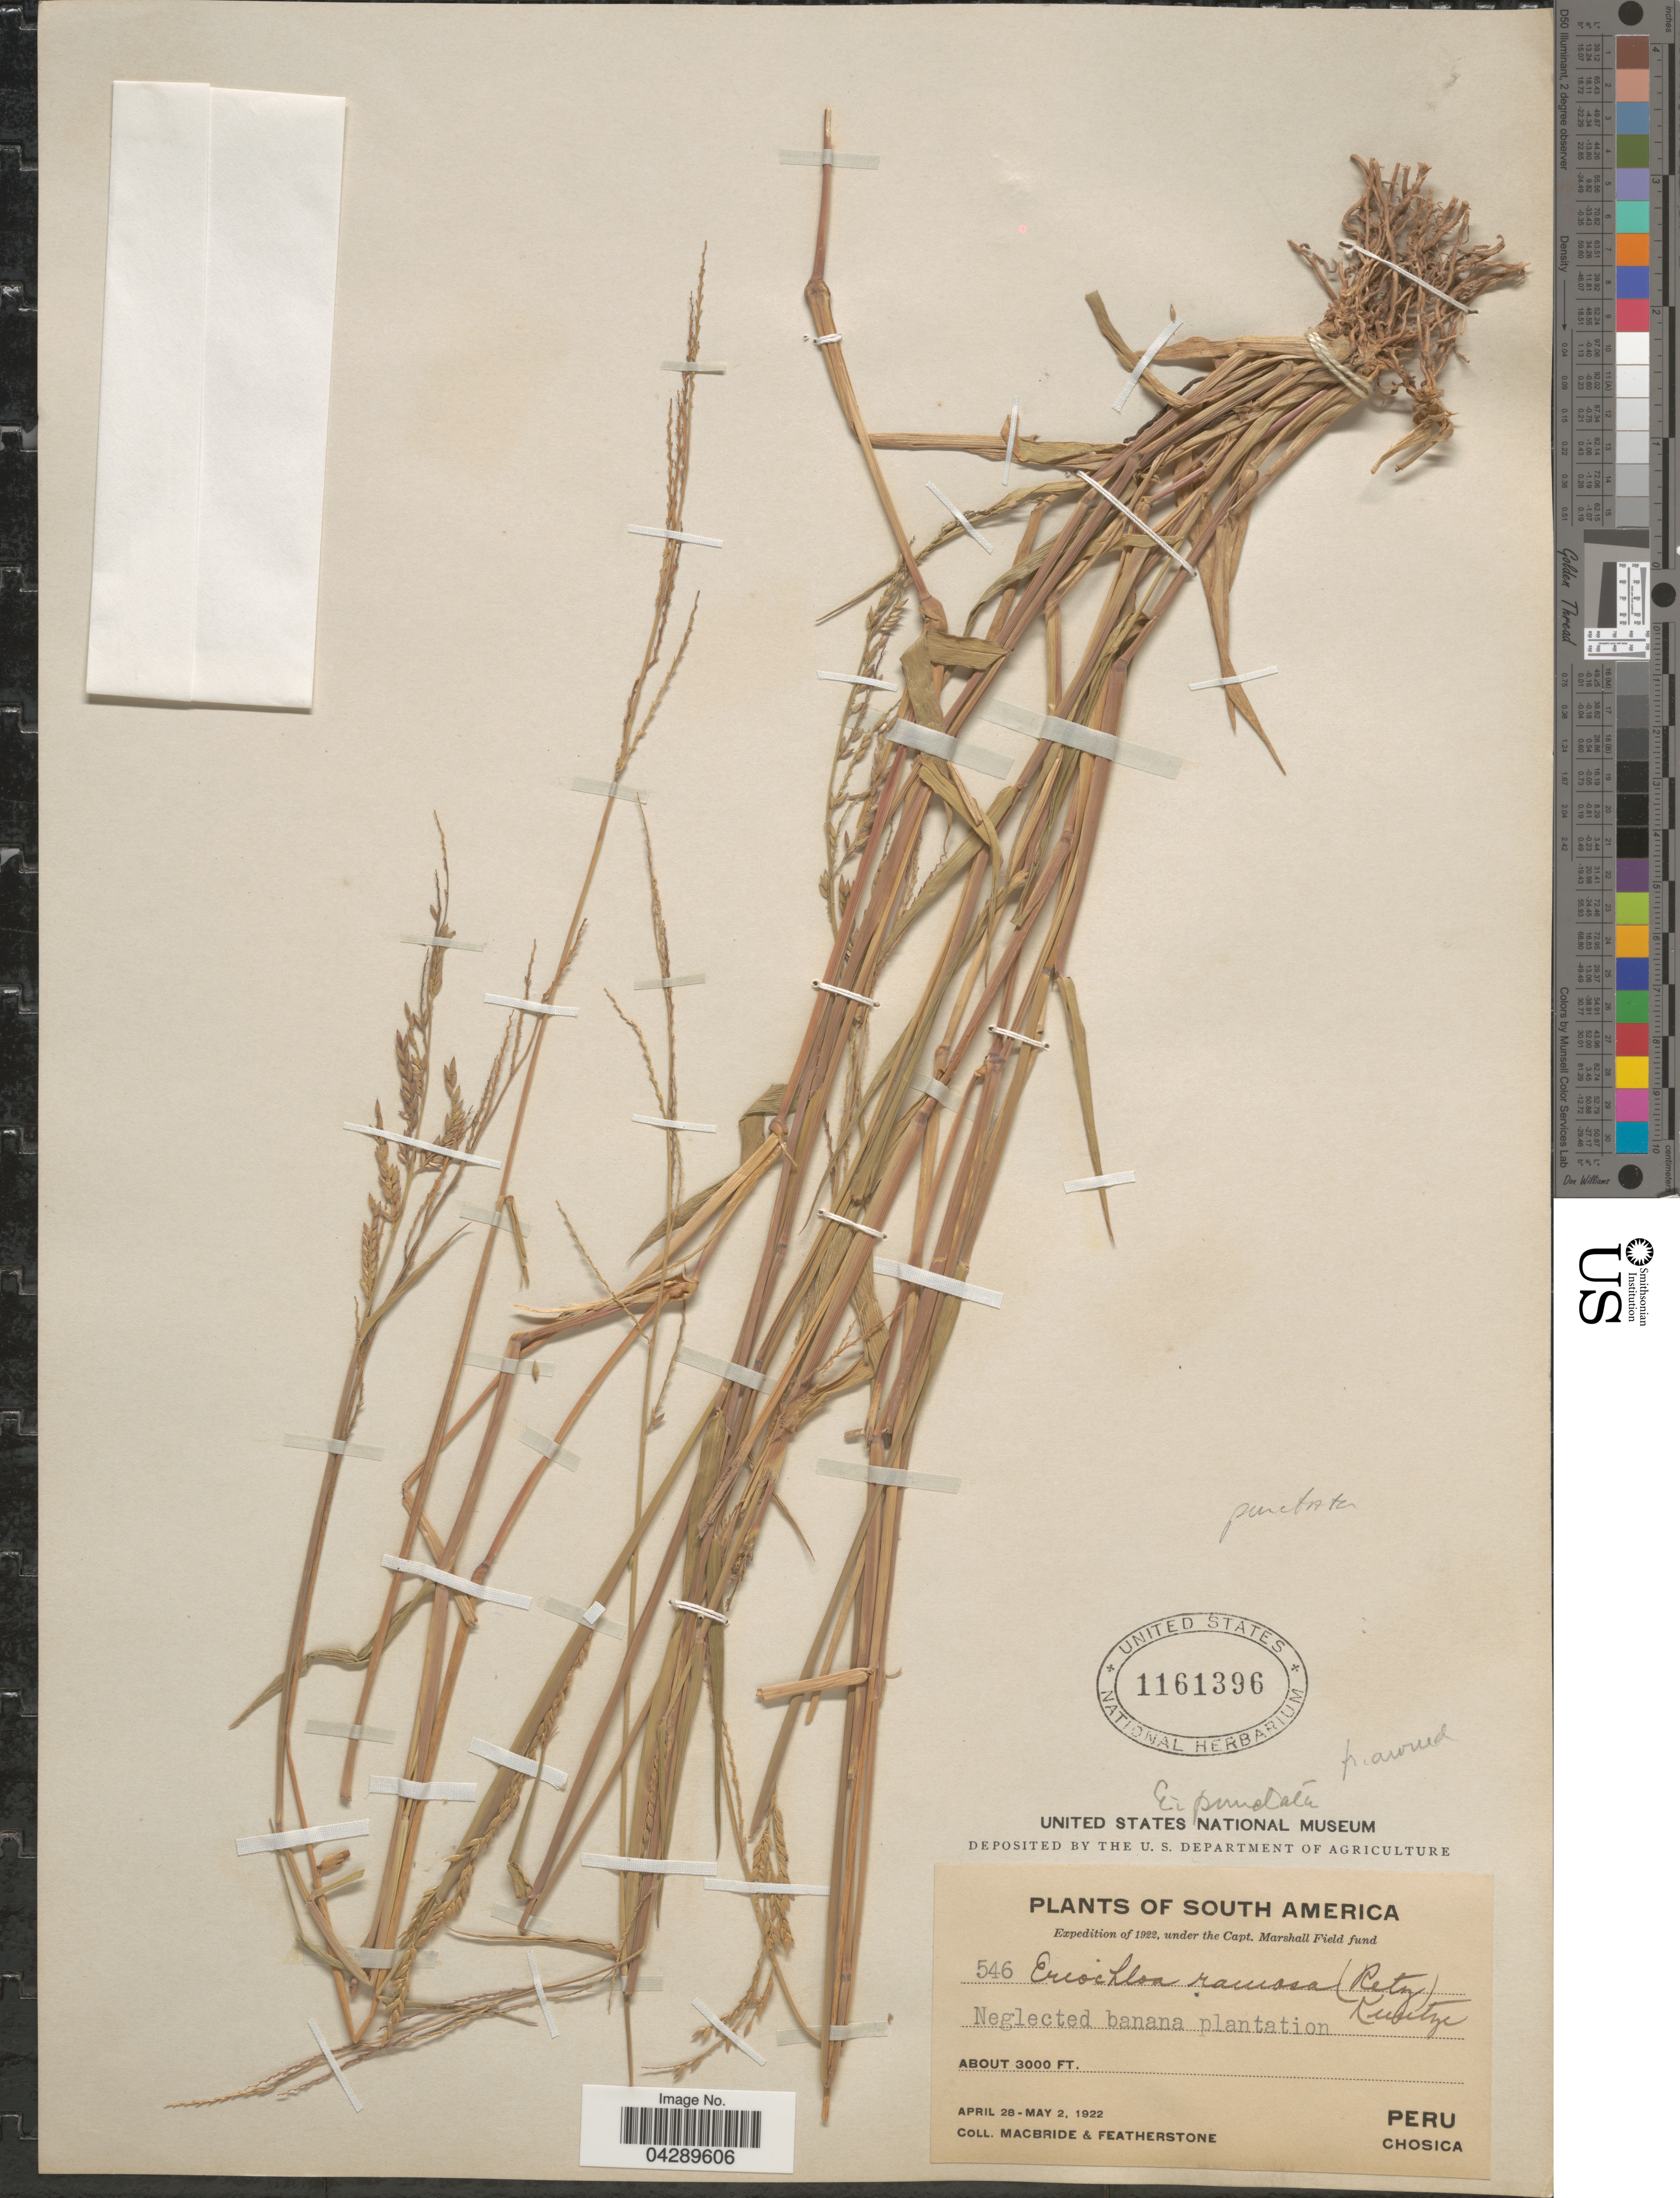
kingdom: Plantae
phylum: Tracheophyta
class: Liliopsida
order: Poales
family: Poaceae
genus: Eriochloa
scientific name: Eriochloa punctata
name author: (L.) Desv. ex Ham.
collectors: Macbride, -- & -. Featherstone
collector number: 546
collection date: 1922-04-28/1922-05-02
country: Peru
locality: Expedition of 1922. Chosica.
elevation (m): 914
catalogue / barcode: US 1161396